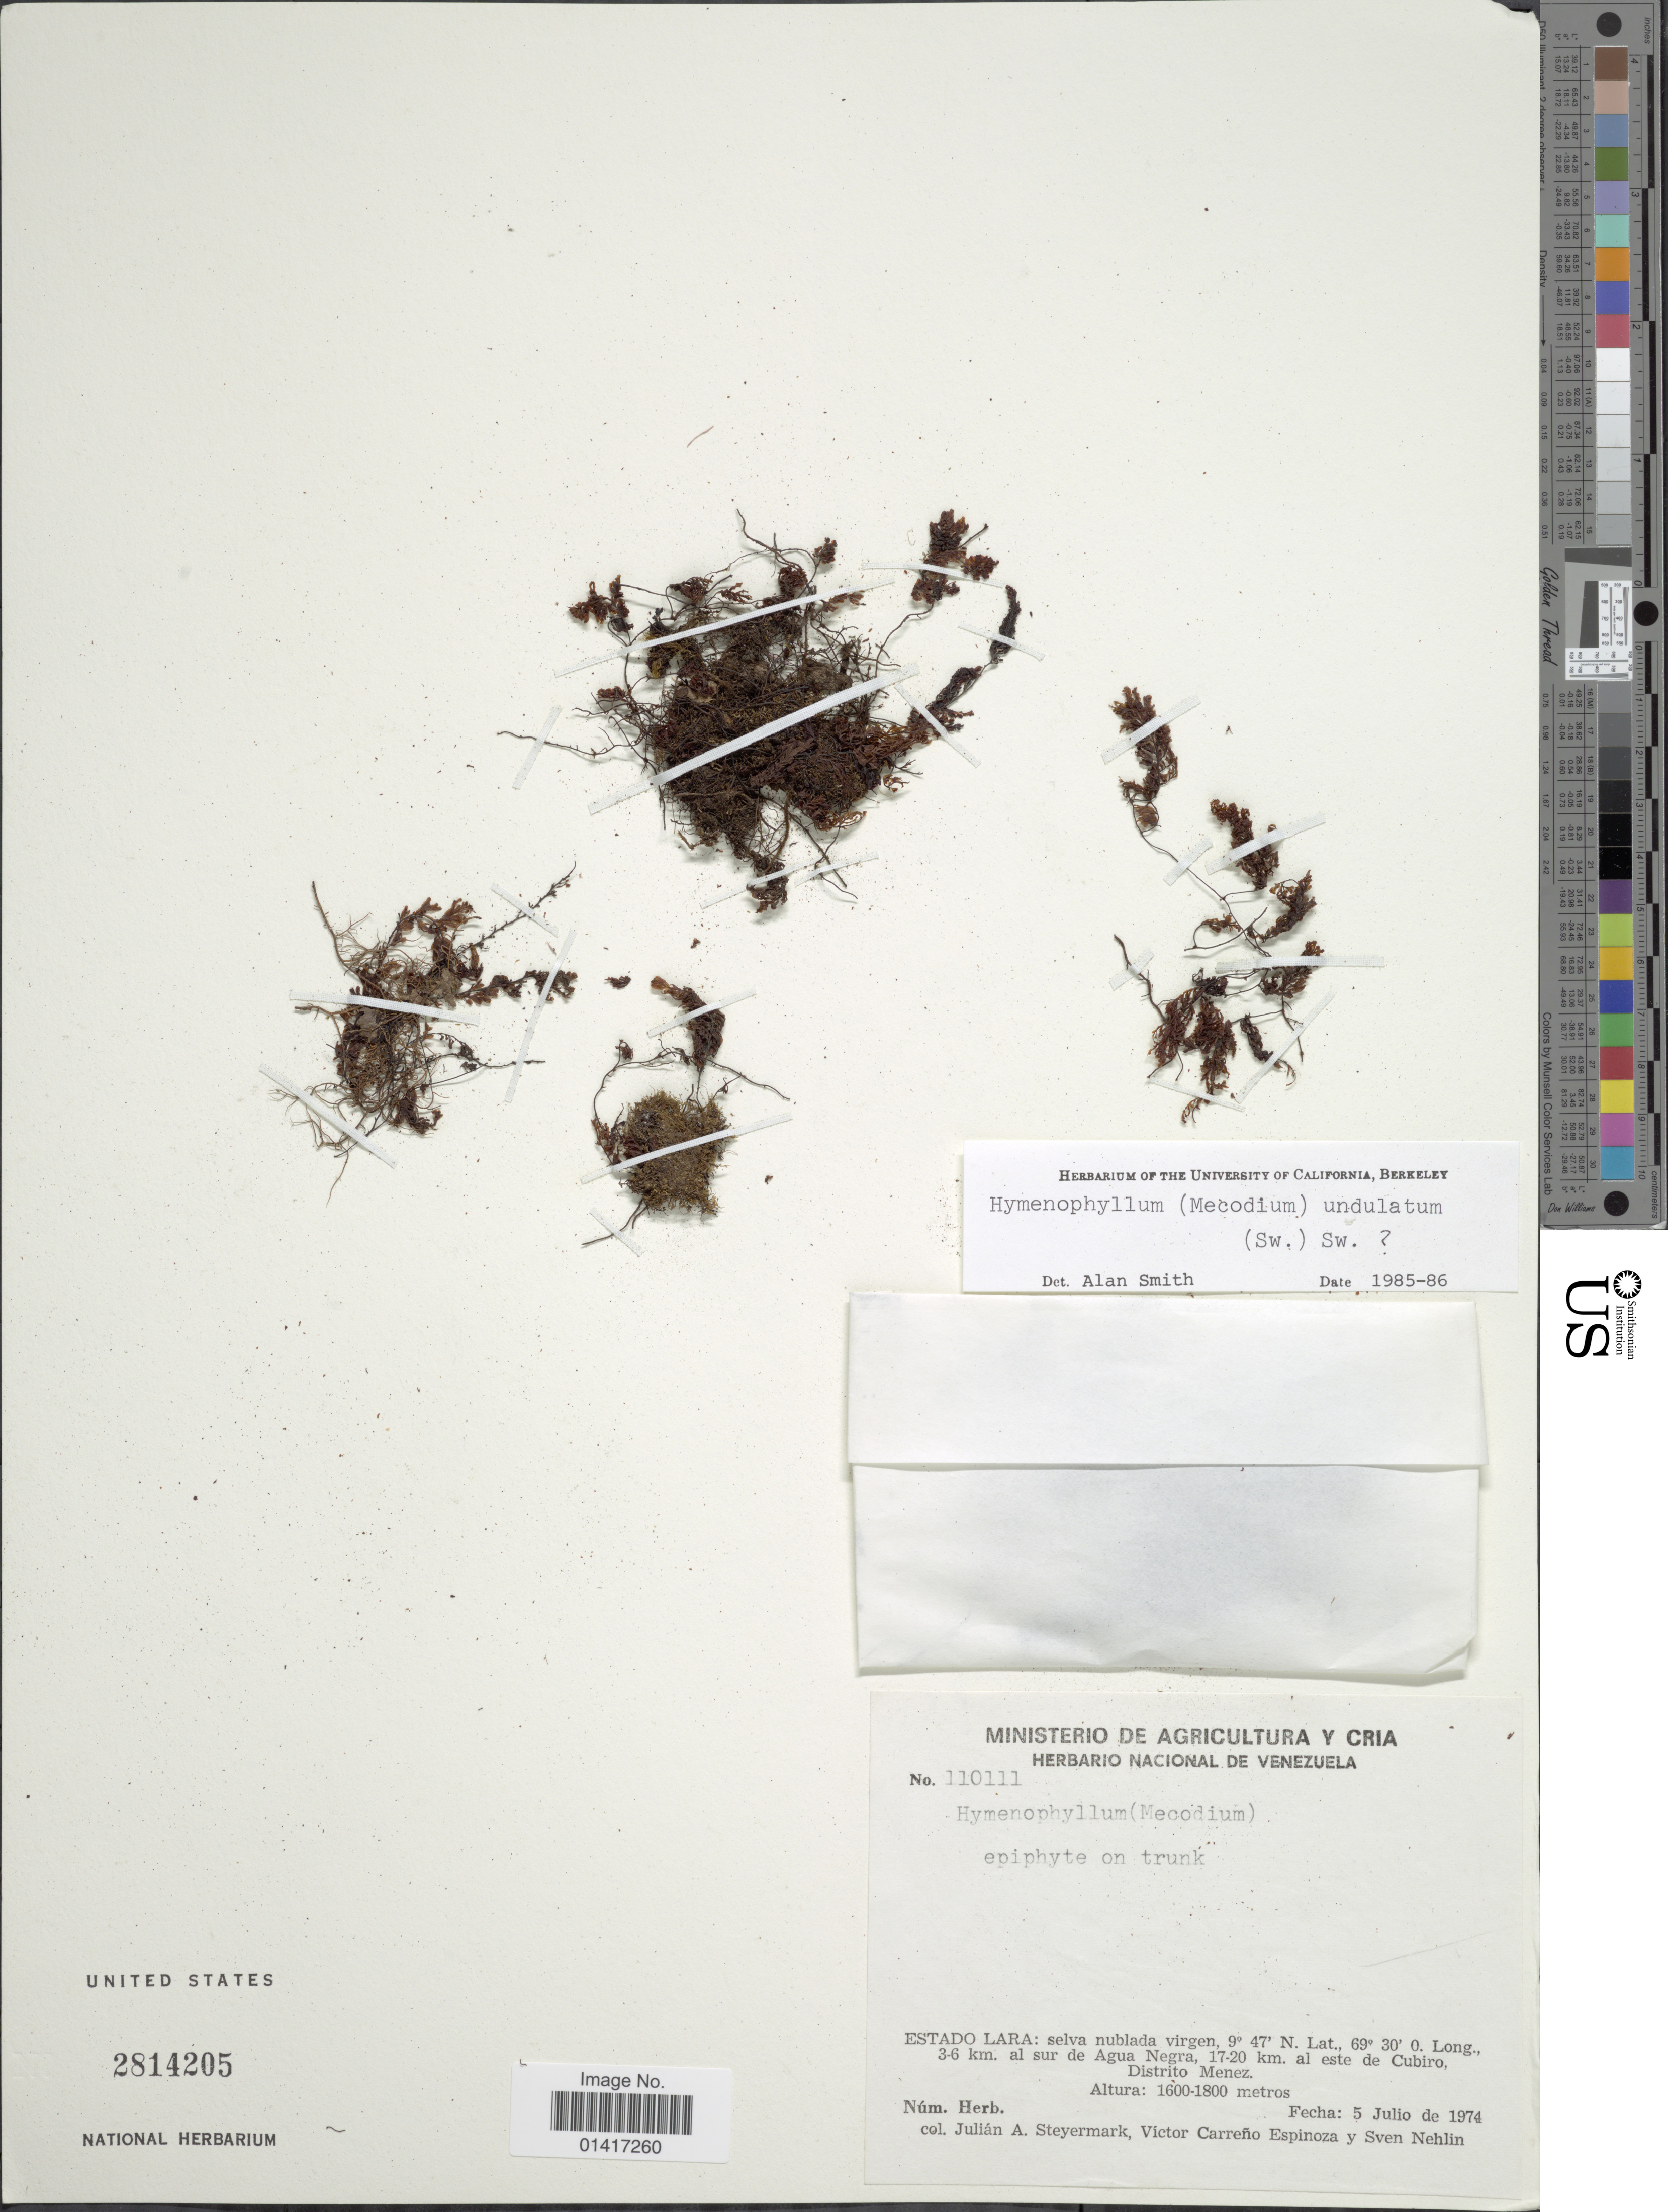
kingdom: Plantae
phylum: Tracheophyta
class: Polypodiopsida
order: Hymenophyllales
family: Hymenophyllaceae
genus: Hymenophyllum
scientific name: Hymenophyllum undulatum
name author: (Sw.) Sw.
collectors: J. Steyermark, V. Espinoza & S. Nehlin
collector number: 110111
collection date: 1974-07-05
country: Venezuela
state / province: Lara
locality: Estado Lara: selva nublada virgen. 3-6 km. al sur de Agua Negra, 17-20 km. al este de Cubiro. Distrito Menez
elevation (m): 1600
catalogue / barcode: US 2814205